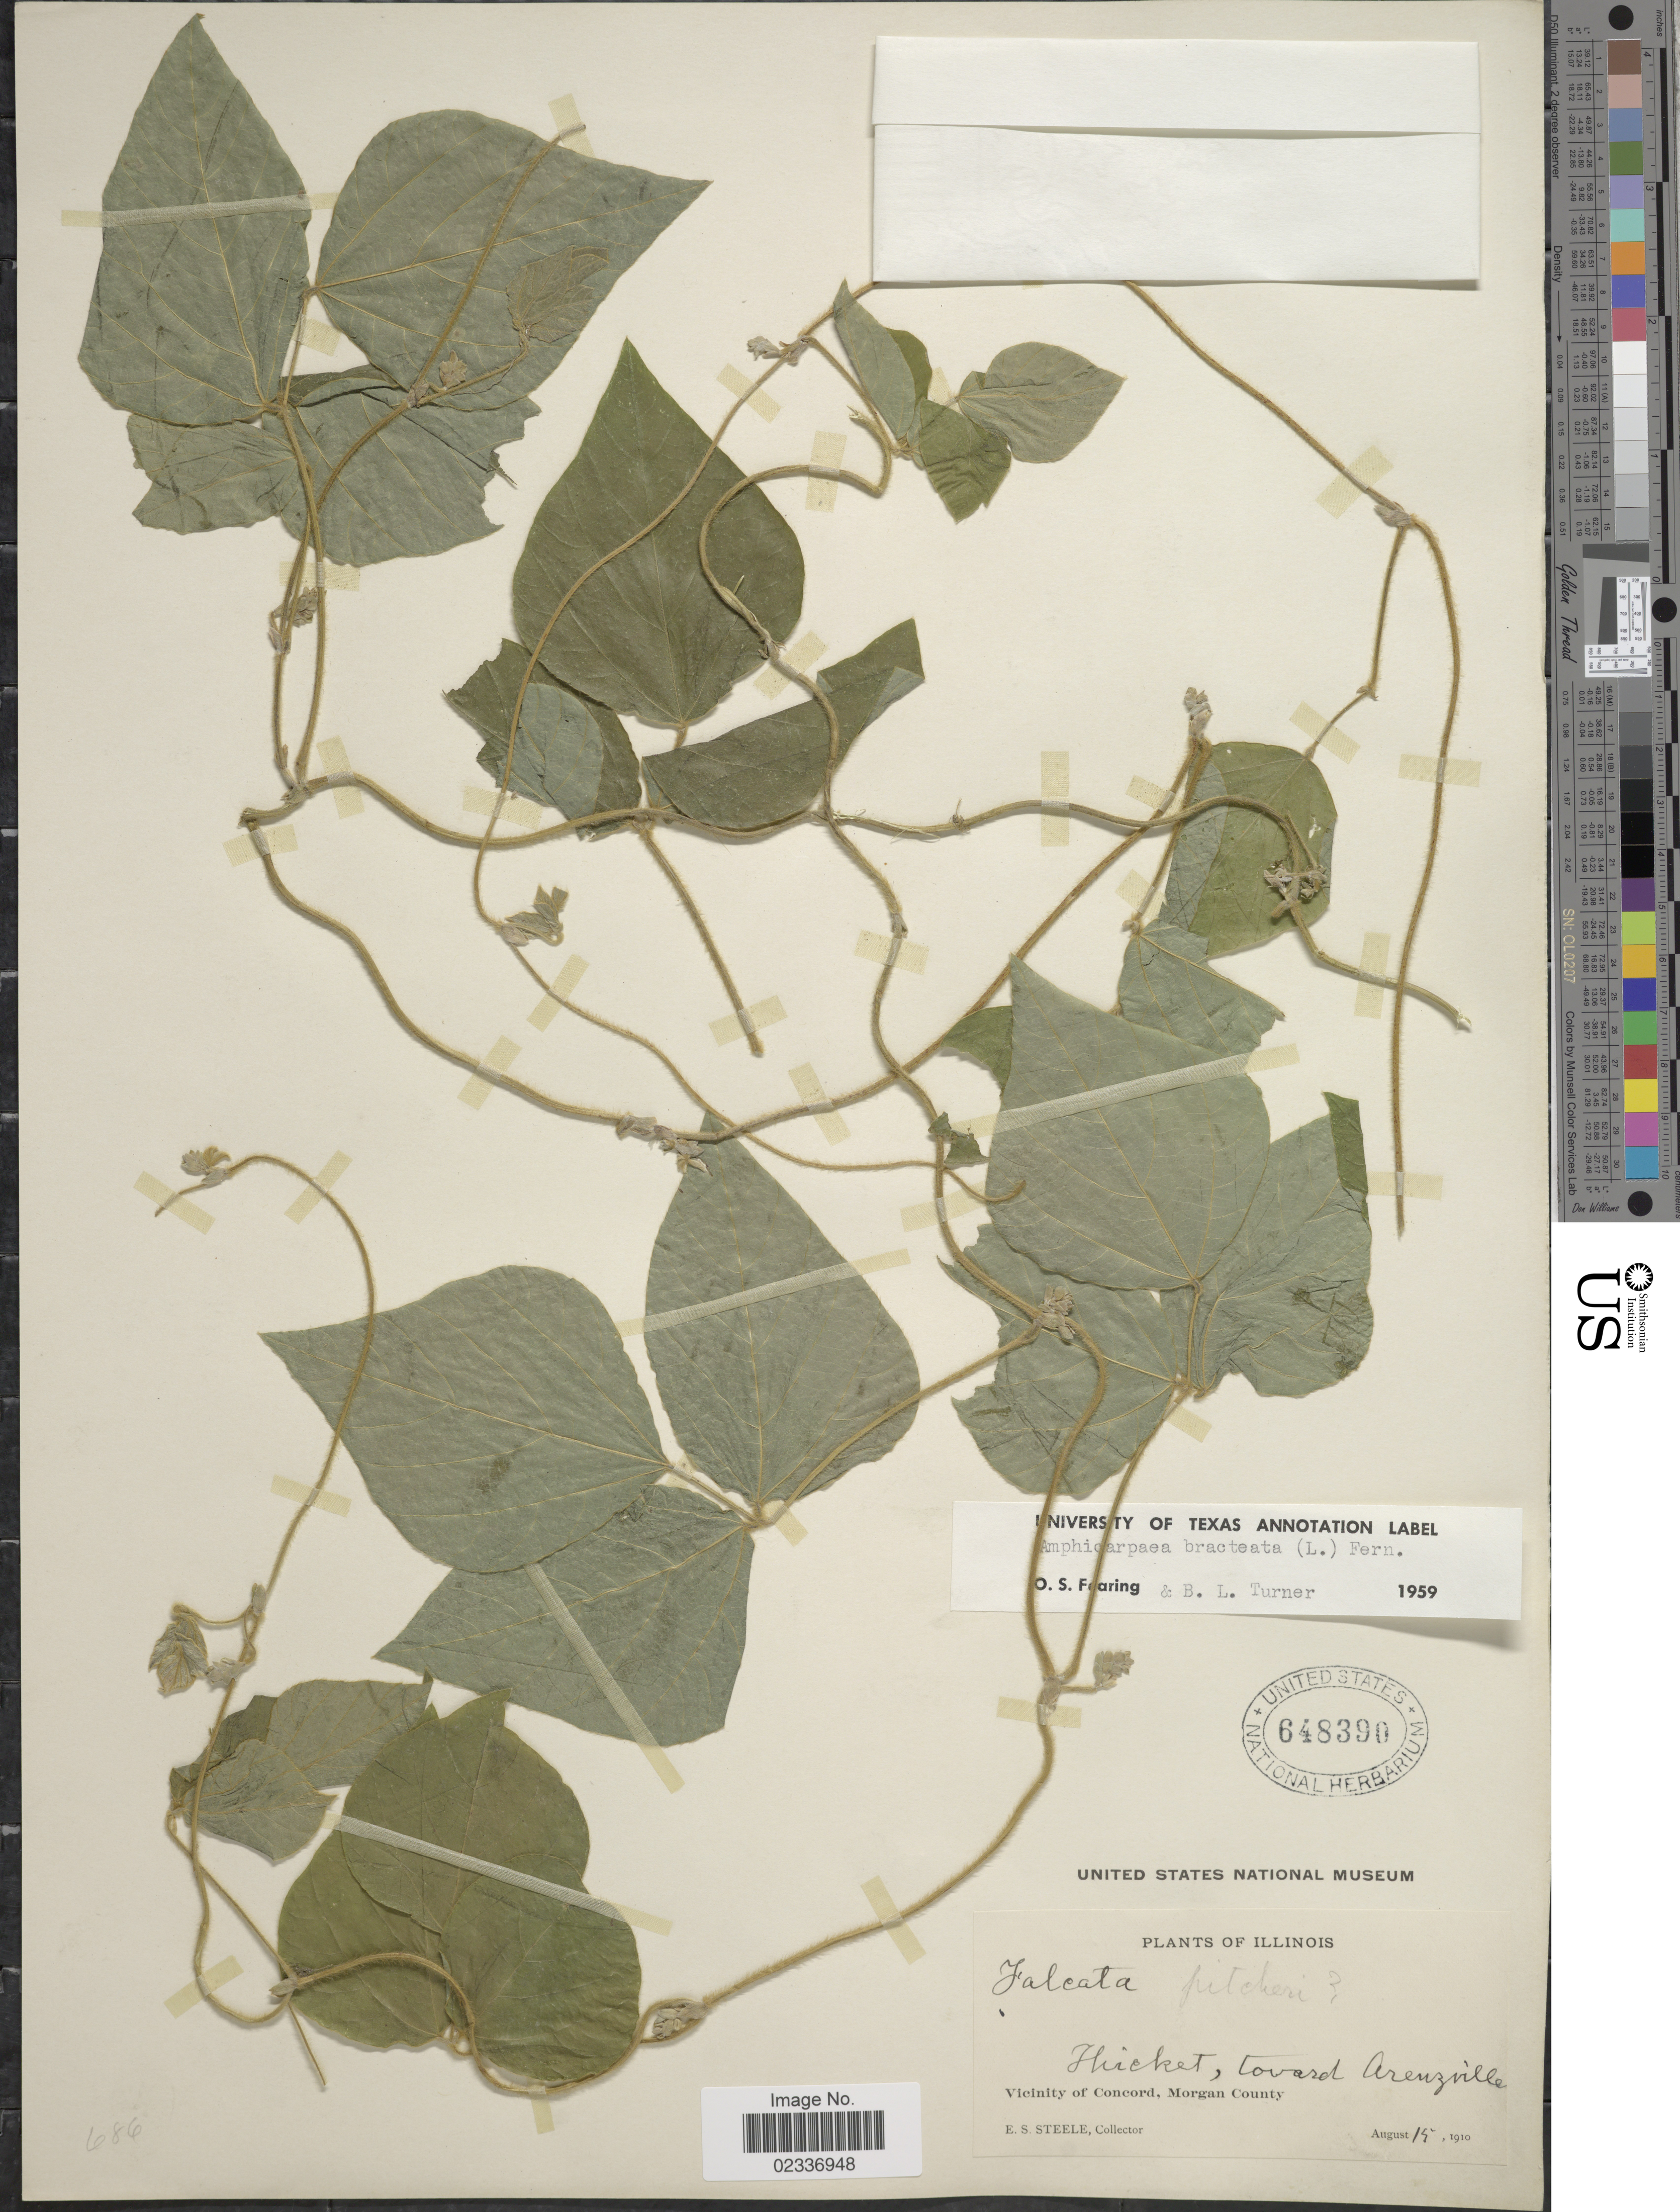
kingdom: Plantae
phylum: Tracheophyta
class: Magnoliopsida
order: Fabales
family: Fabaceae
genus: Amphicarpaea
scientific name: Amphicarpaea bracteata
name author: (L.) Fernald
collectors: E. Steele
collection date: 1910-08-15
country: United States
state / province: Illinois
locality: Toward Arenzville. Vicinity of Concord, Morgan County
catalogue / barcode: US 648390